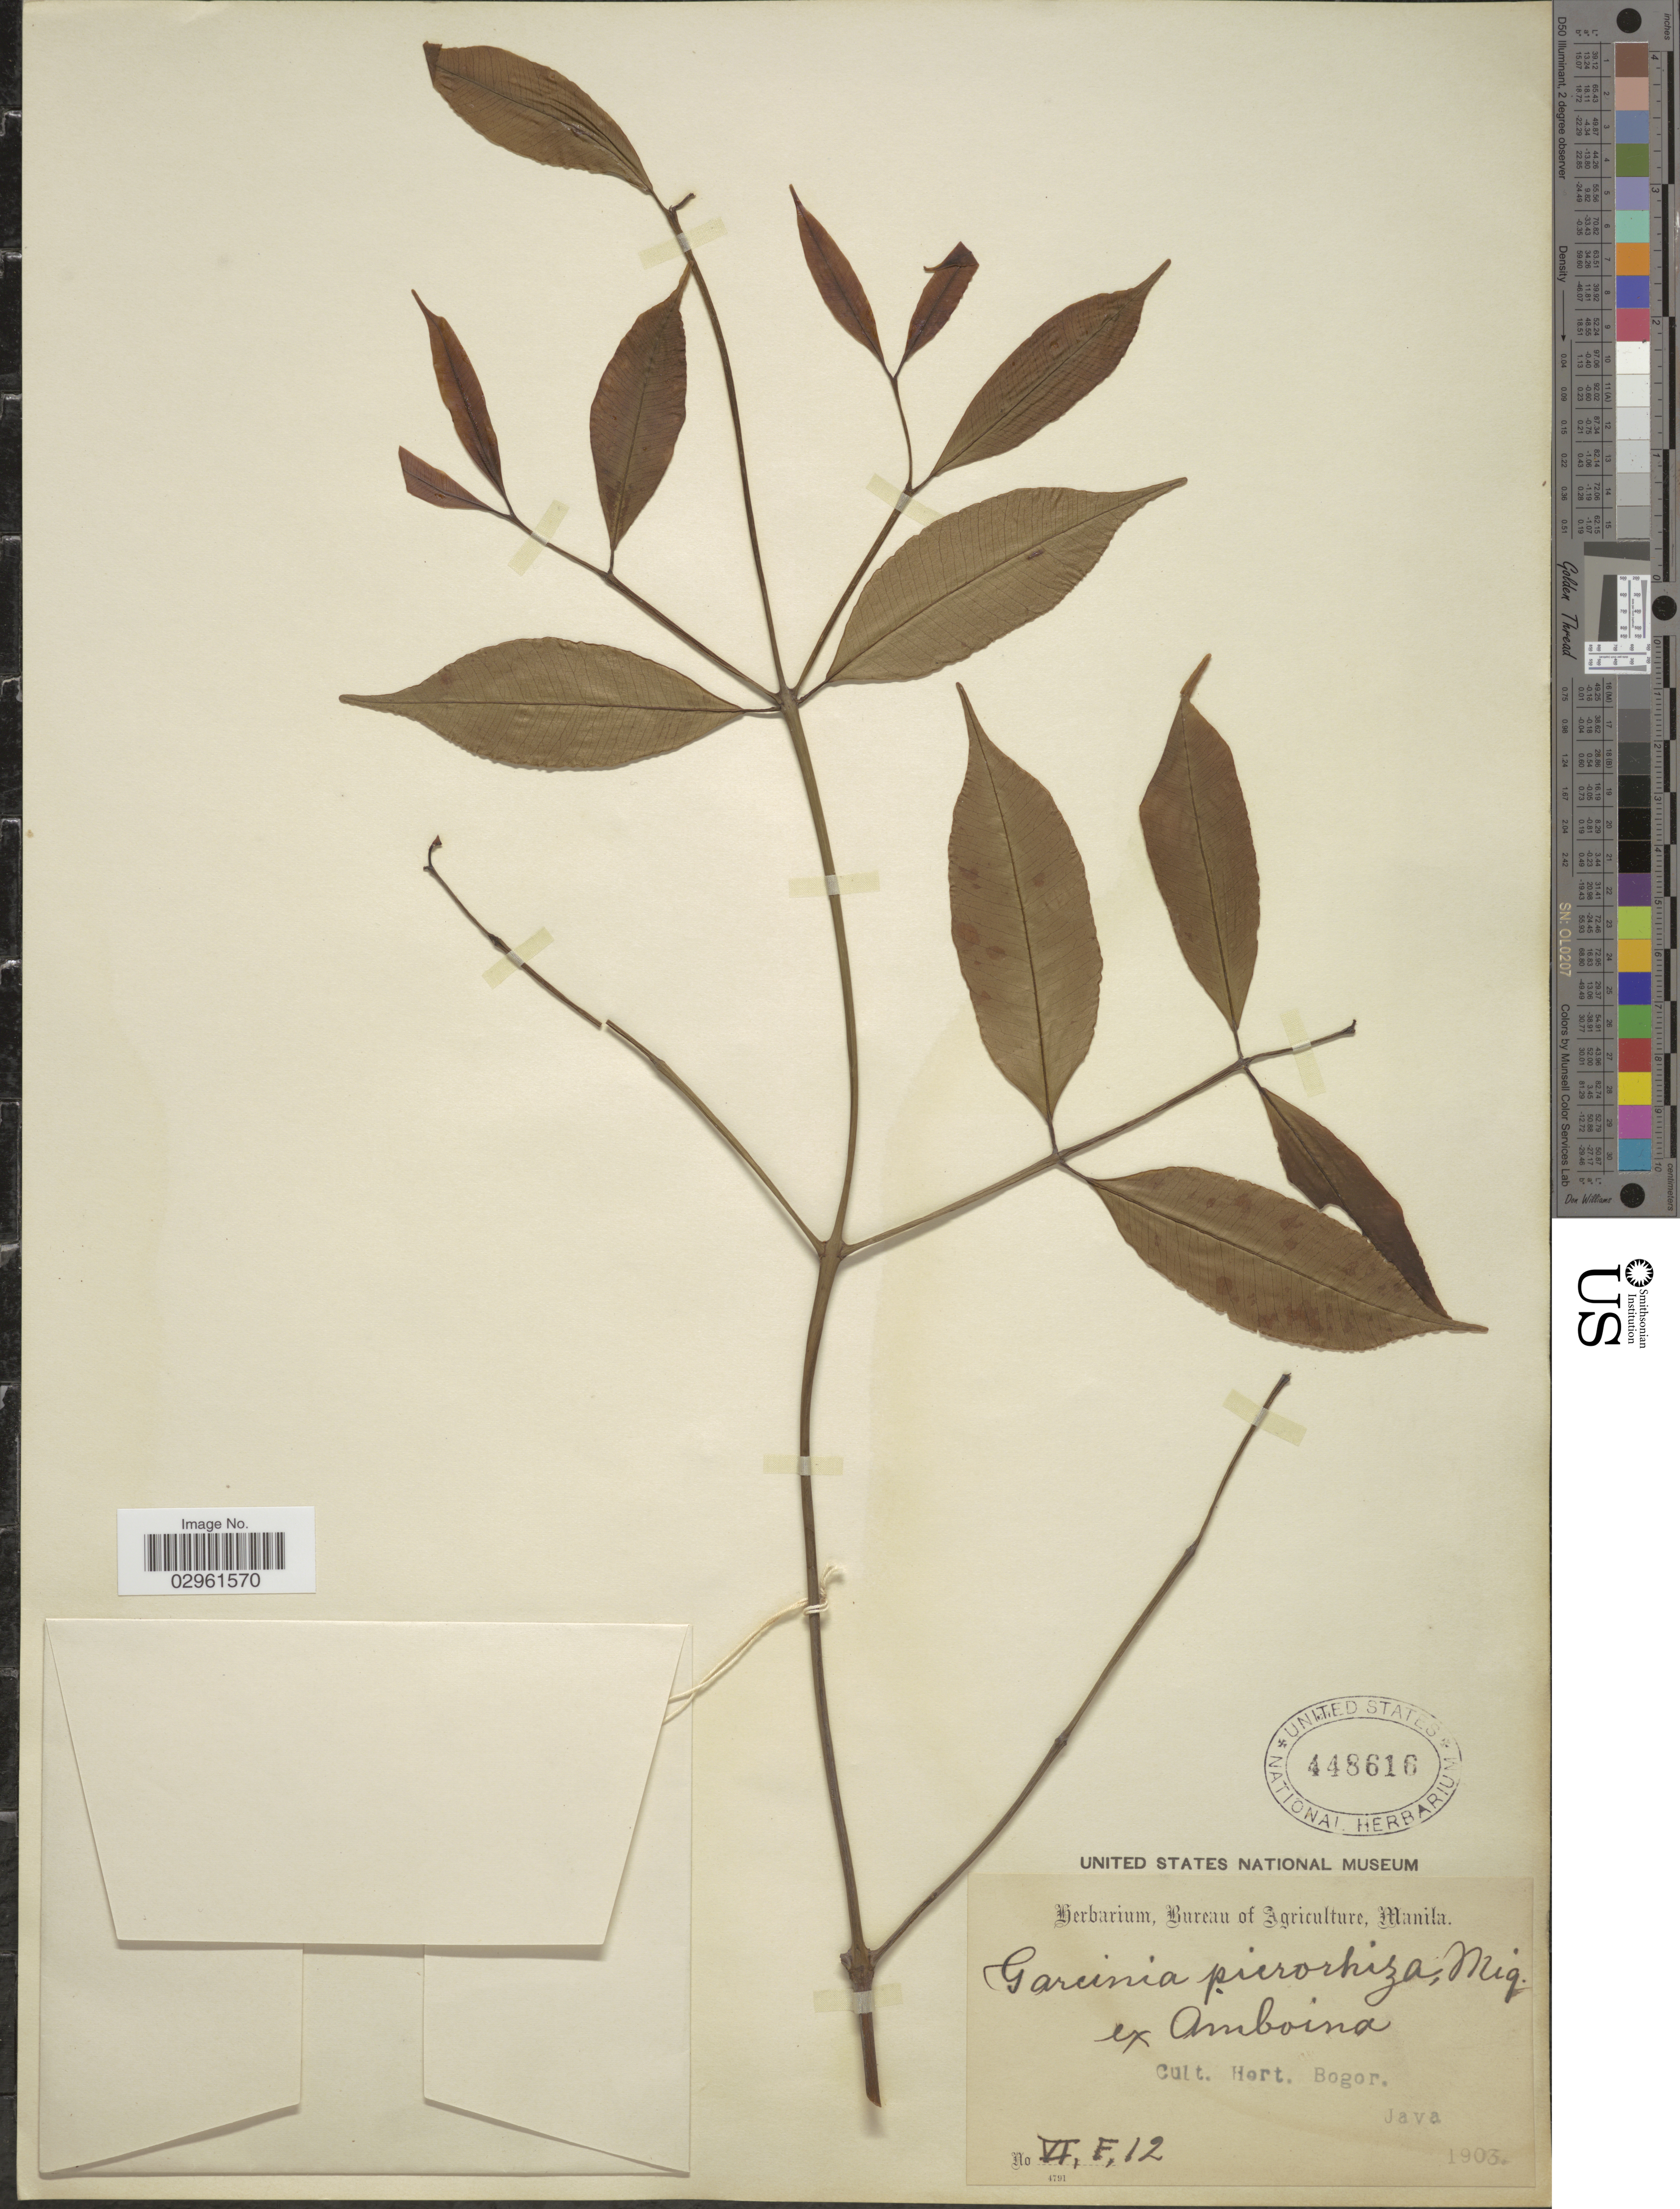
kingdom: Plantae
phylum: Tracheophyta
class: Magnoliopsida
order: Malpighiales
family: Clusiaceae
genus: Garcinia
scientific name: Garcinia picrorhiza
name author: Miq.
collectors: Ex herb. Bureau of Agriculture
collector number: VI,F,12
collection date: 1903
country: Indonesia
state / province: Java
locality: Ex Amboina, Cult. Hort. Bogor.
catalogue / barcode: US 448616